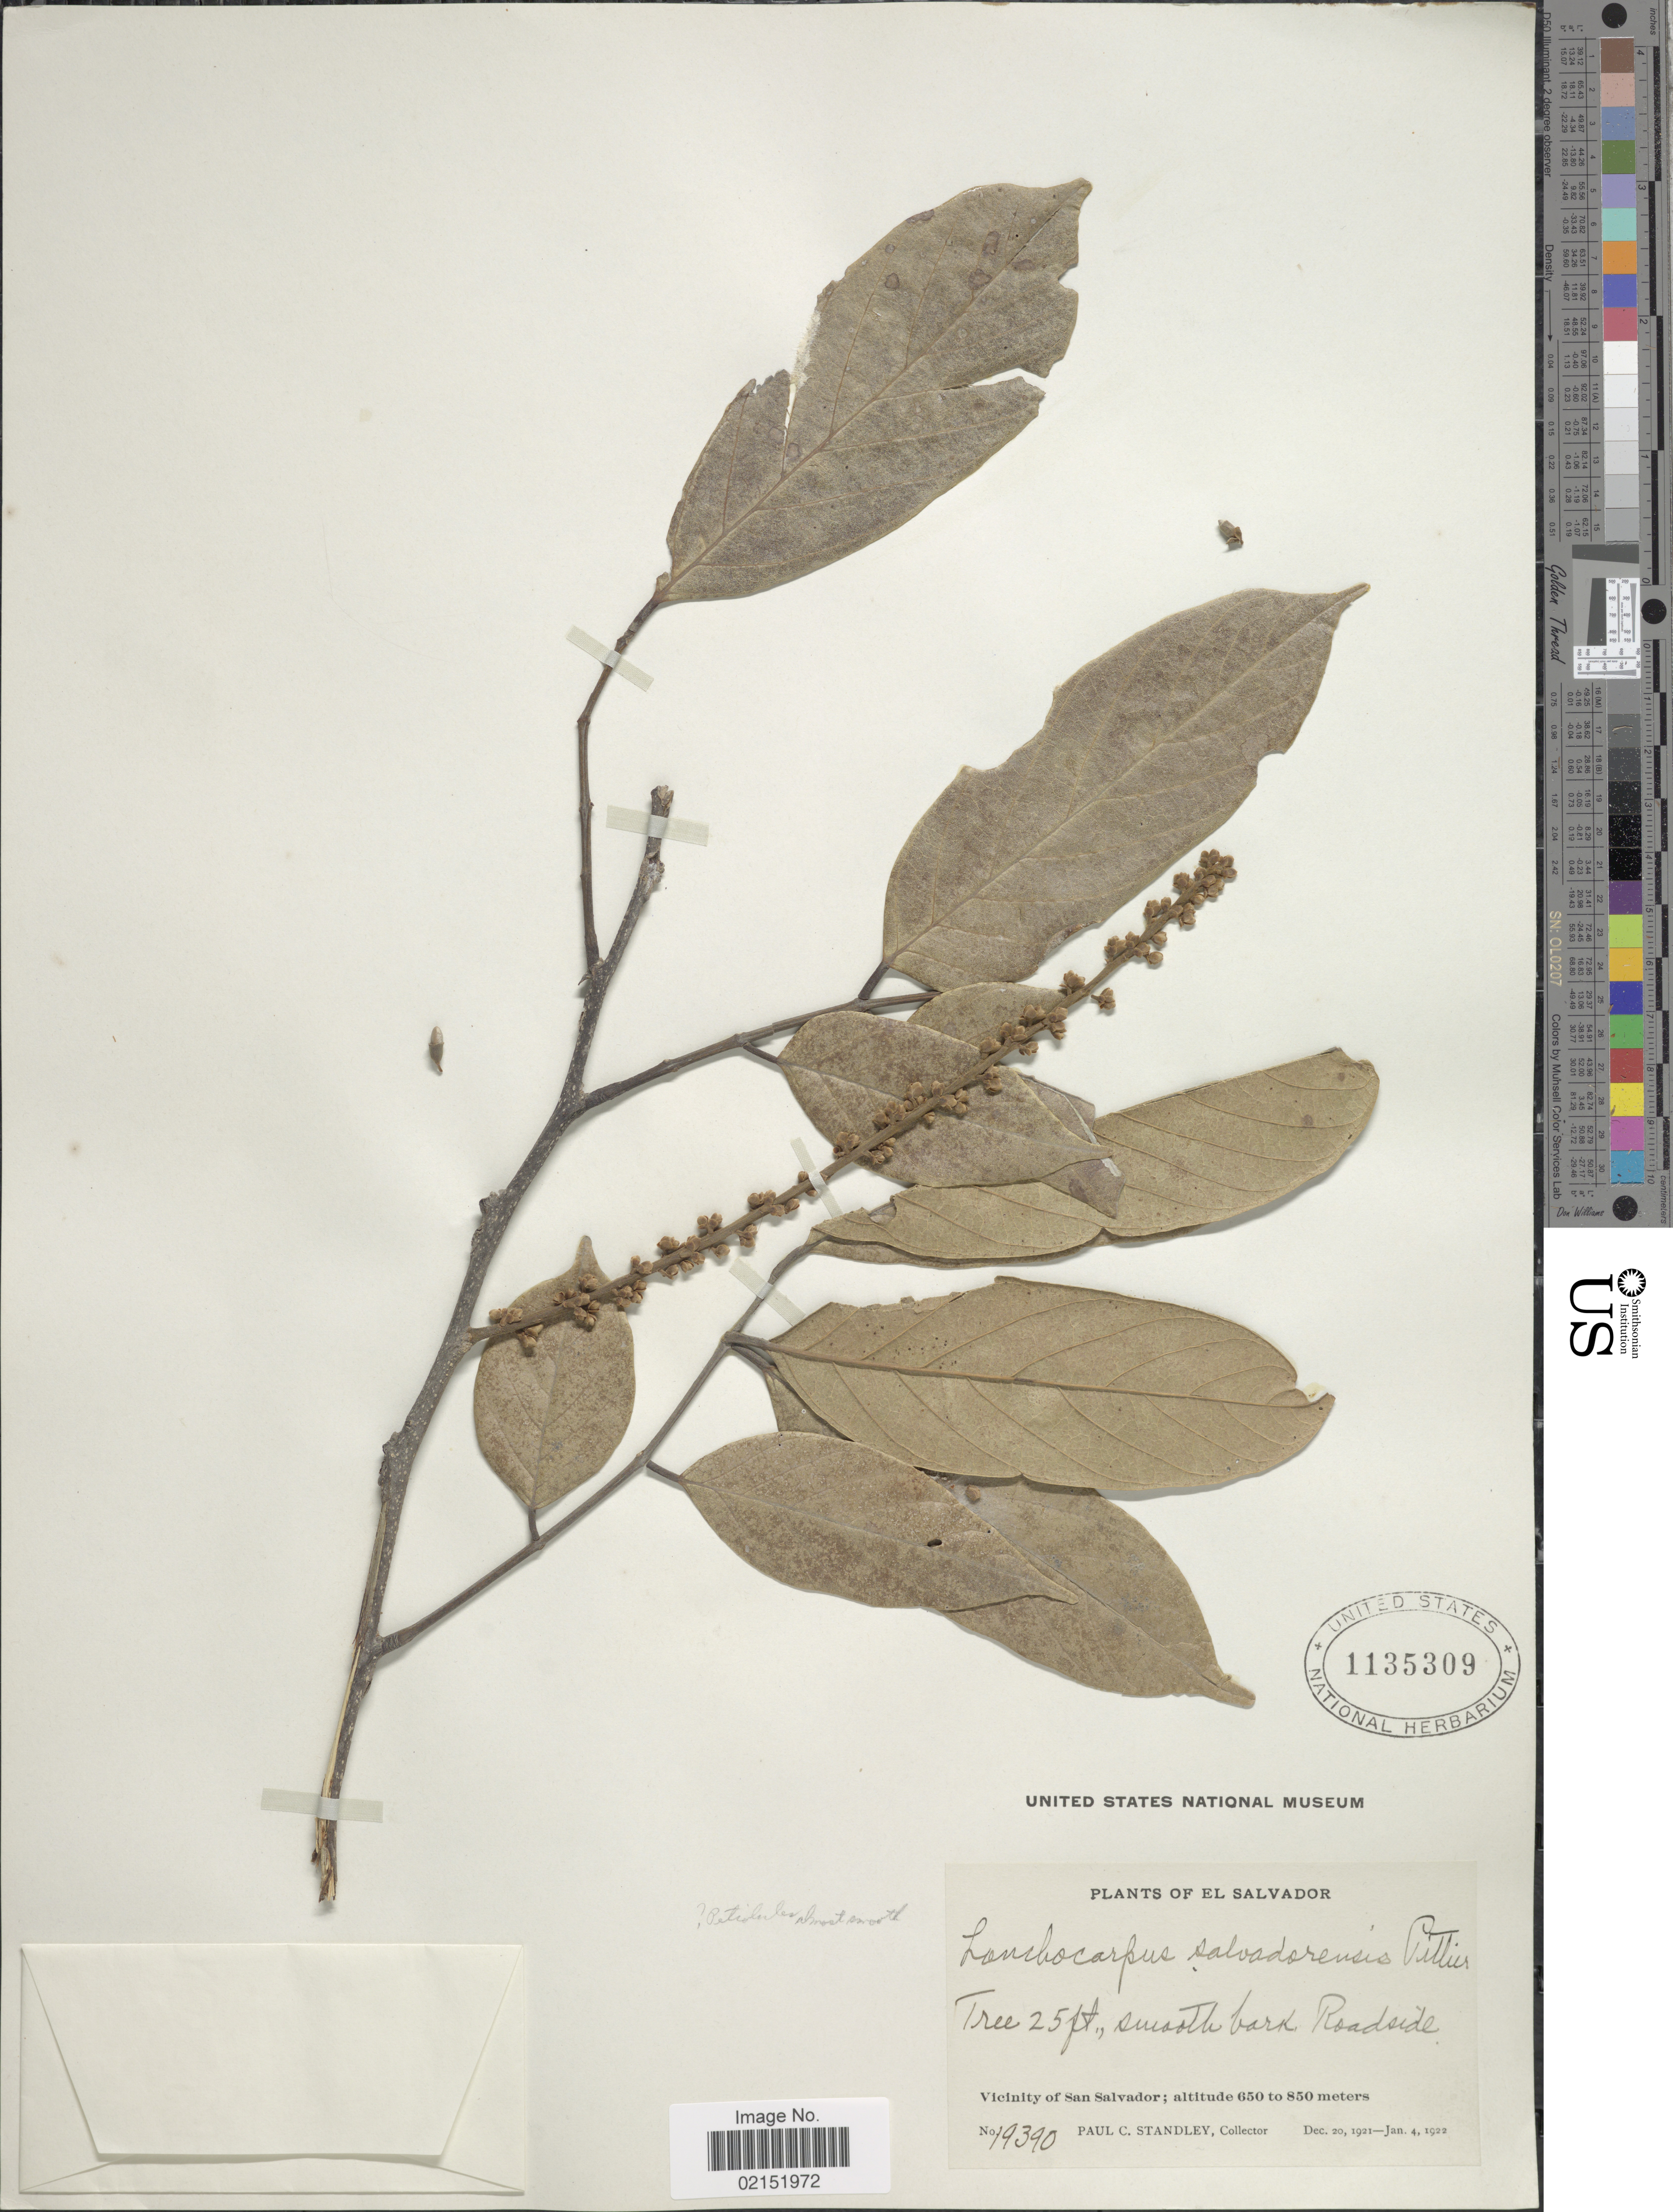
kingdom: Plantae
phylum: Tracheophyta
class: Magnoliopsida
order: Fabales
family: Fabaceae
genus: Lonchocarpus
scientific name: Lonchocarpus salvadorensis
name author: Pittier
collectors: P. C. Standley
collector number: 19390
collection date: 1921-12-20/1922-01-04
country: El Salvador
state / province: San Salvador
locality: Vicinity of San Salvador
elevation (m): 650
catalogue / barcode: US 1135309